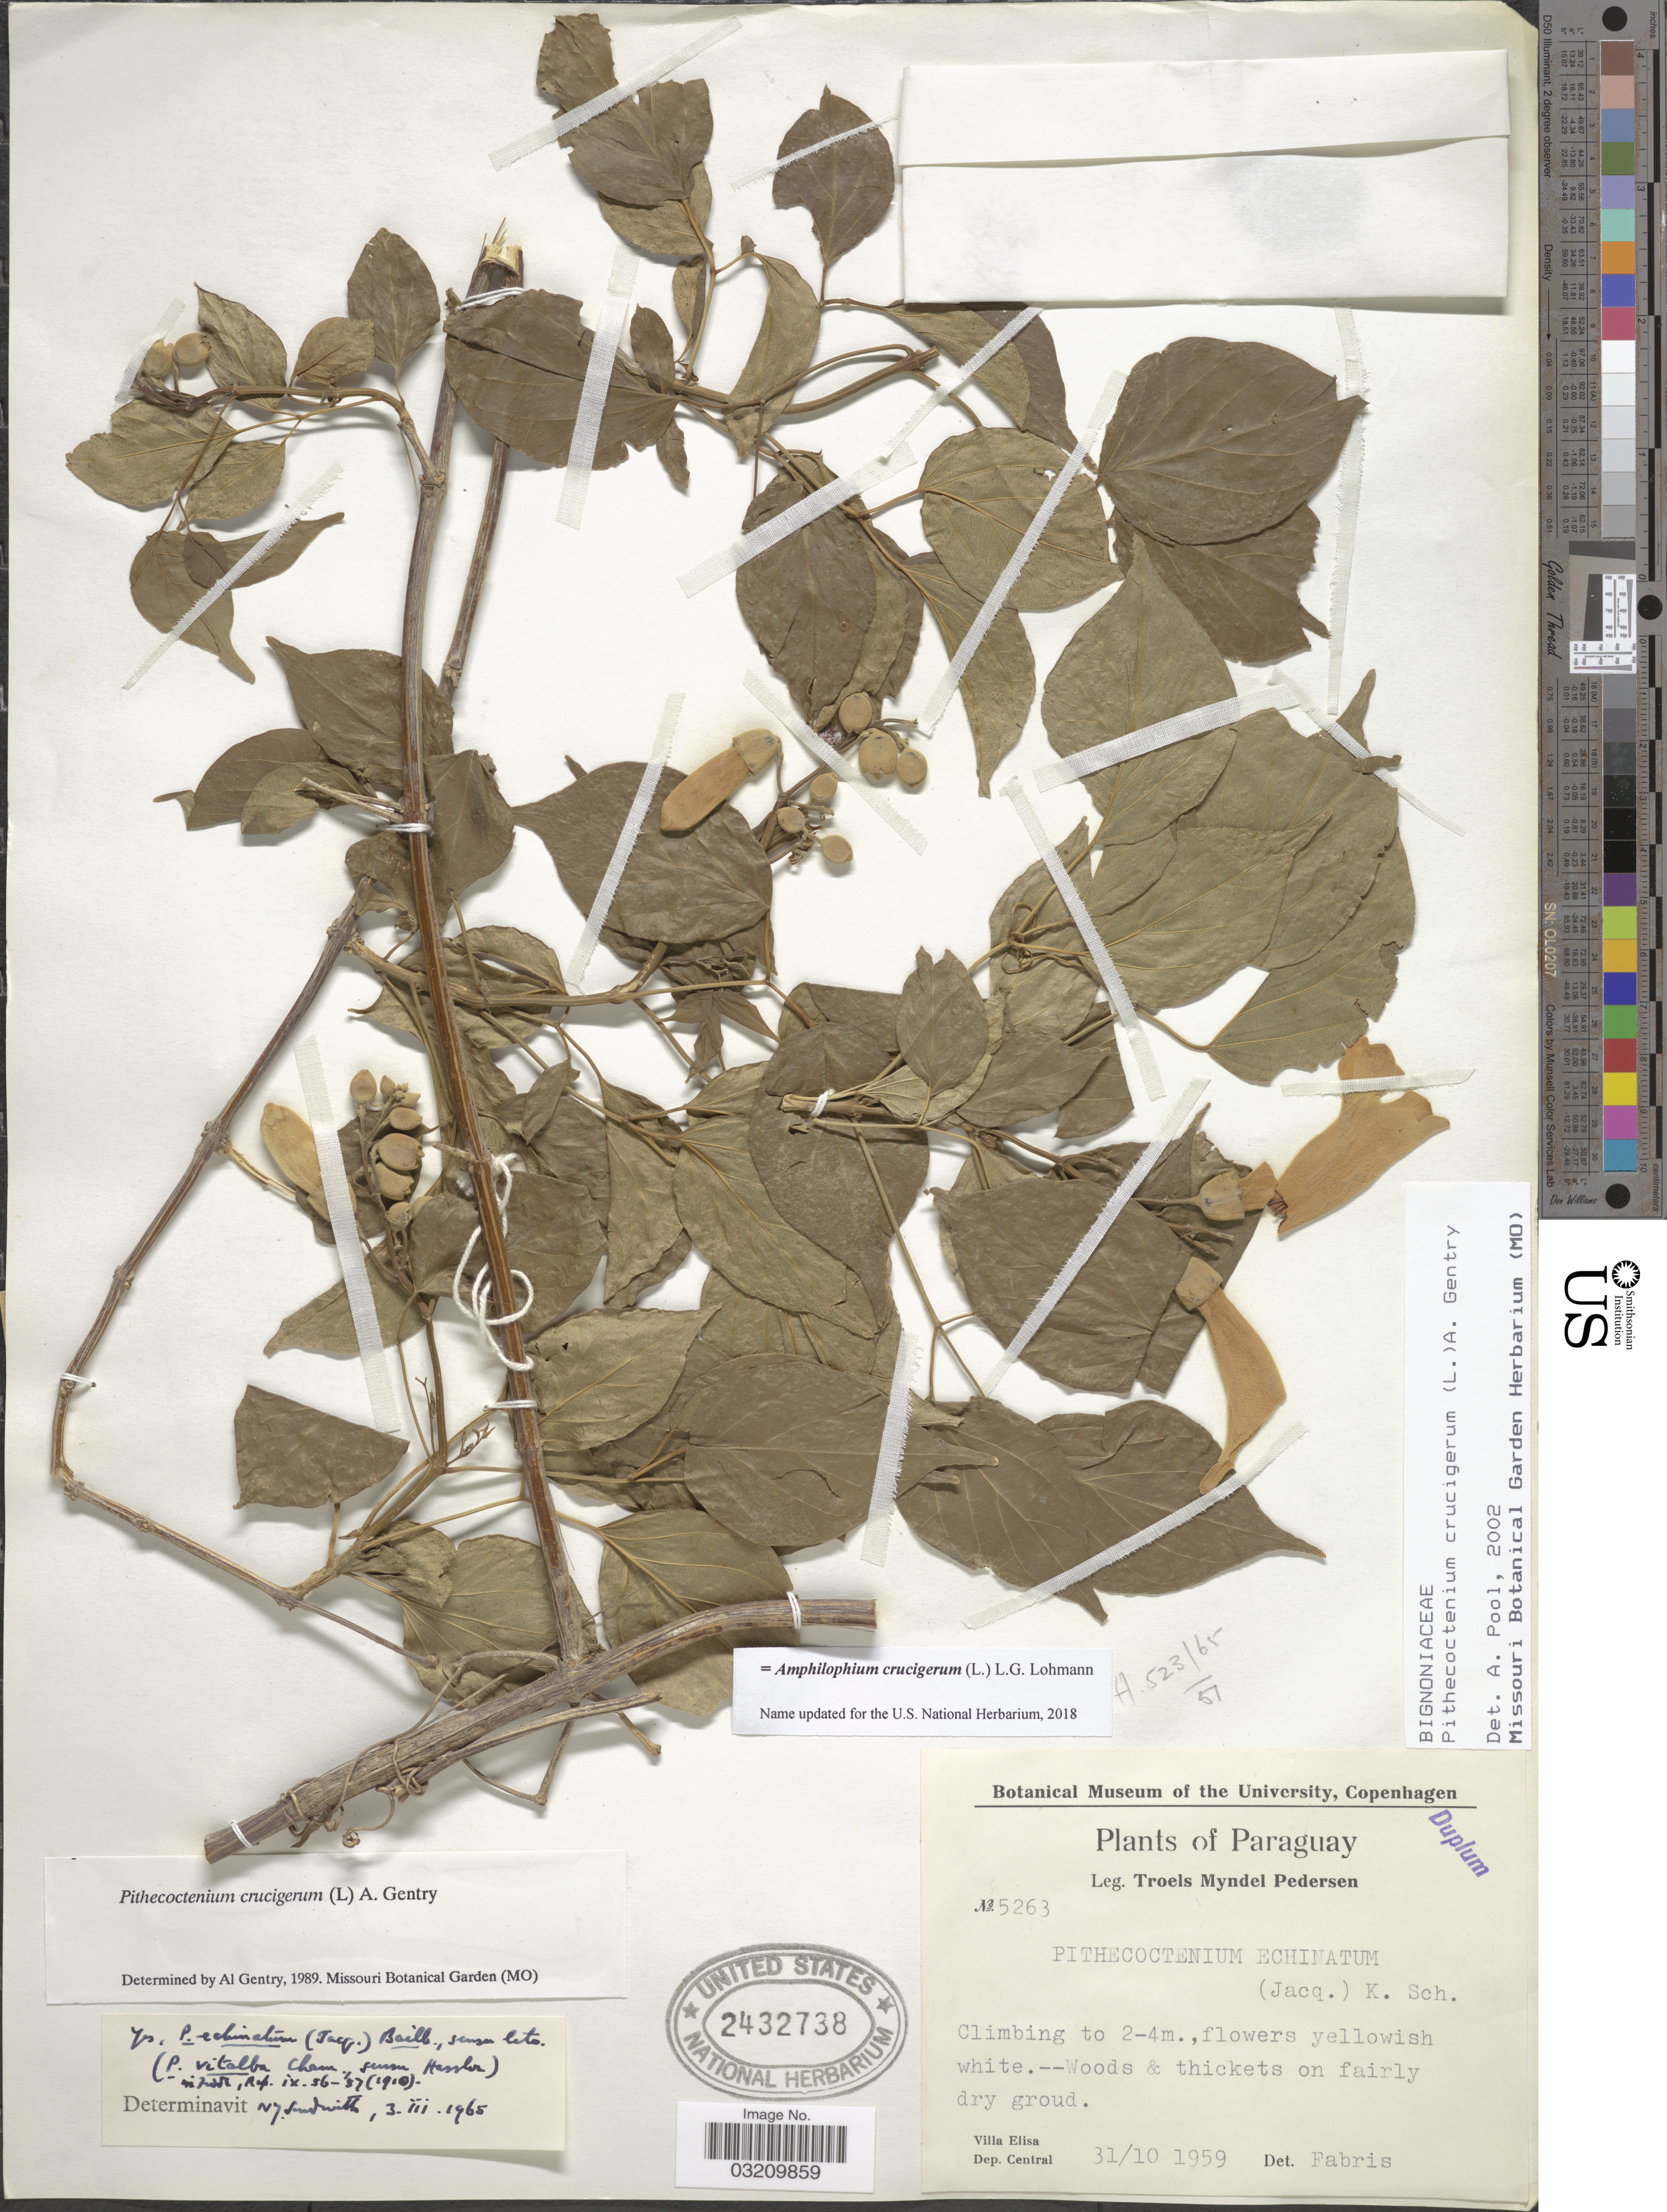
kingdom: Plantae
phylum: Tracheophyta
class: Magnoliopsida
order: Lamiales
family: Bignoniaceae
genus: Amphilophium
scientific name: Amphilophium crucigerum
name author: (L.) L.G. Lohmann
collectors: T. Pederson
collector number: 5263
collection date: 1959-10-31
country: Paraguay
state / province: Central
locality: Villa Elisa, Dep. Central.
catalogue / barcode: US 2432738